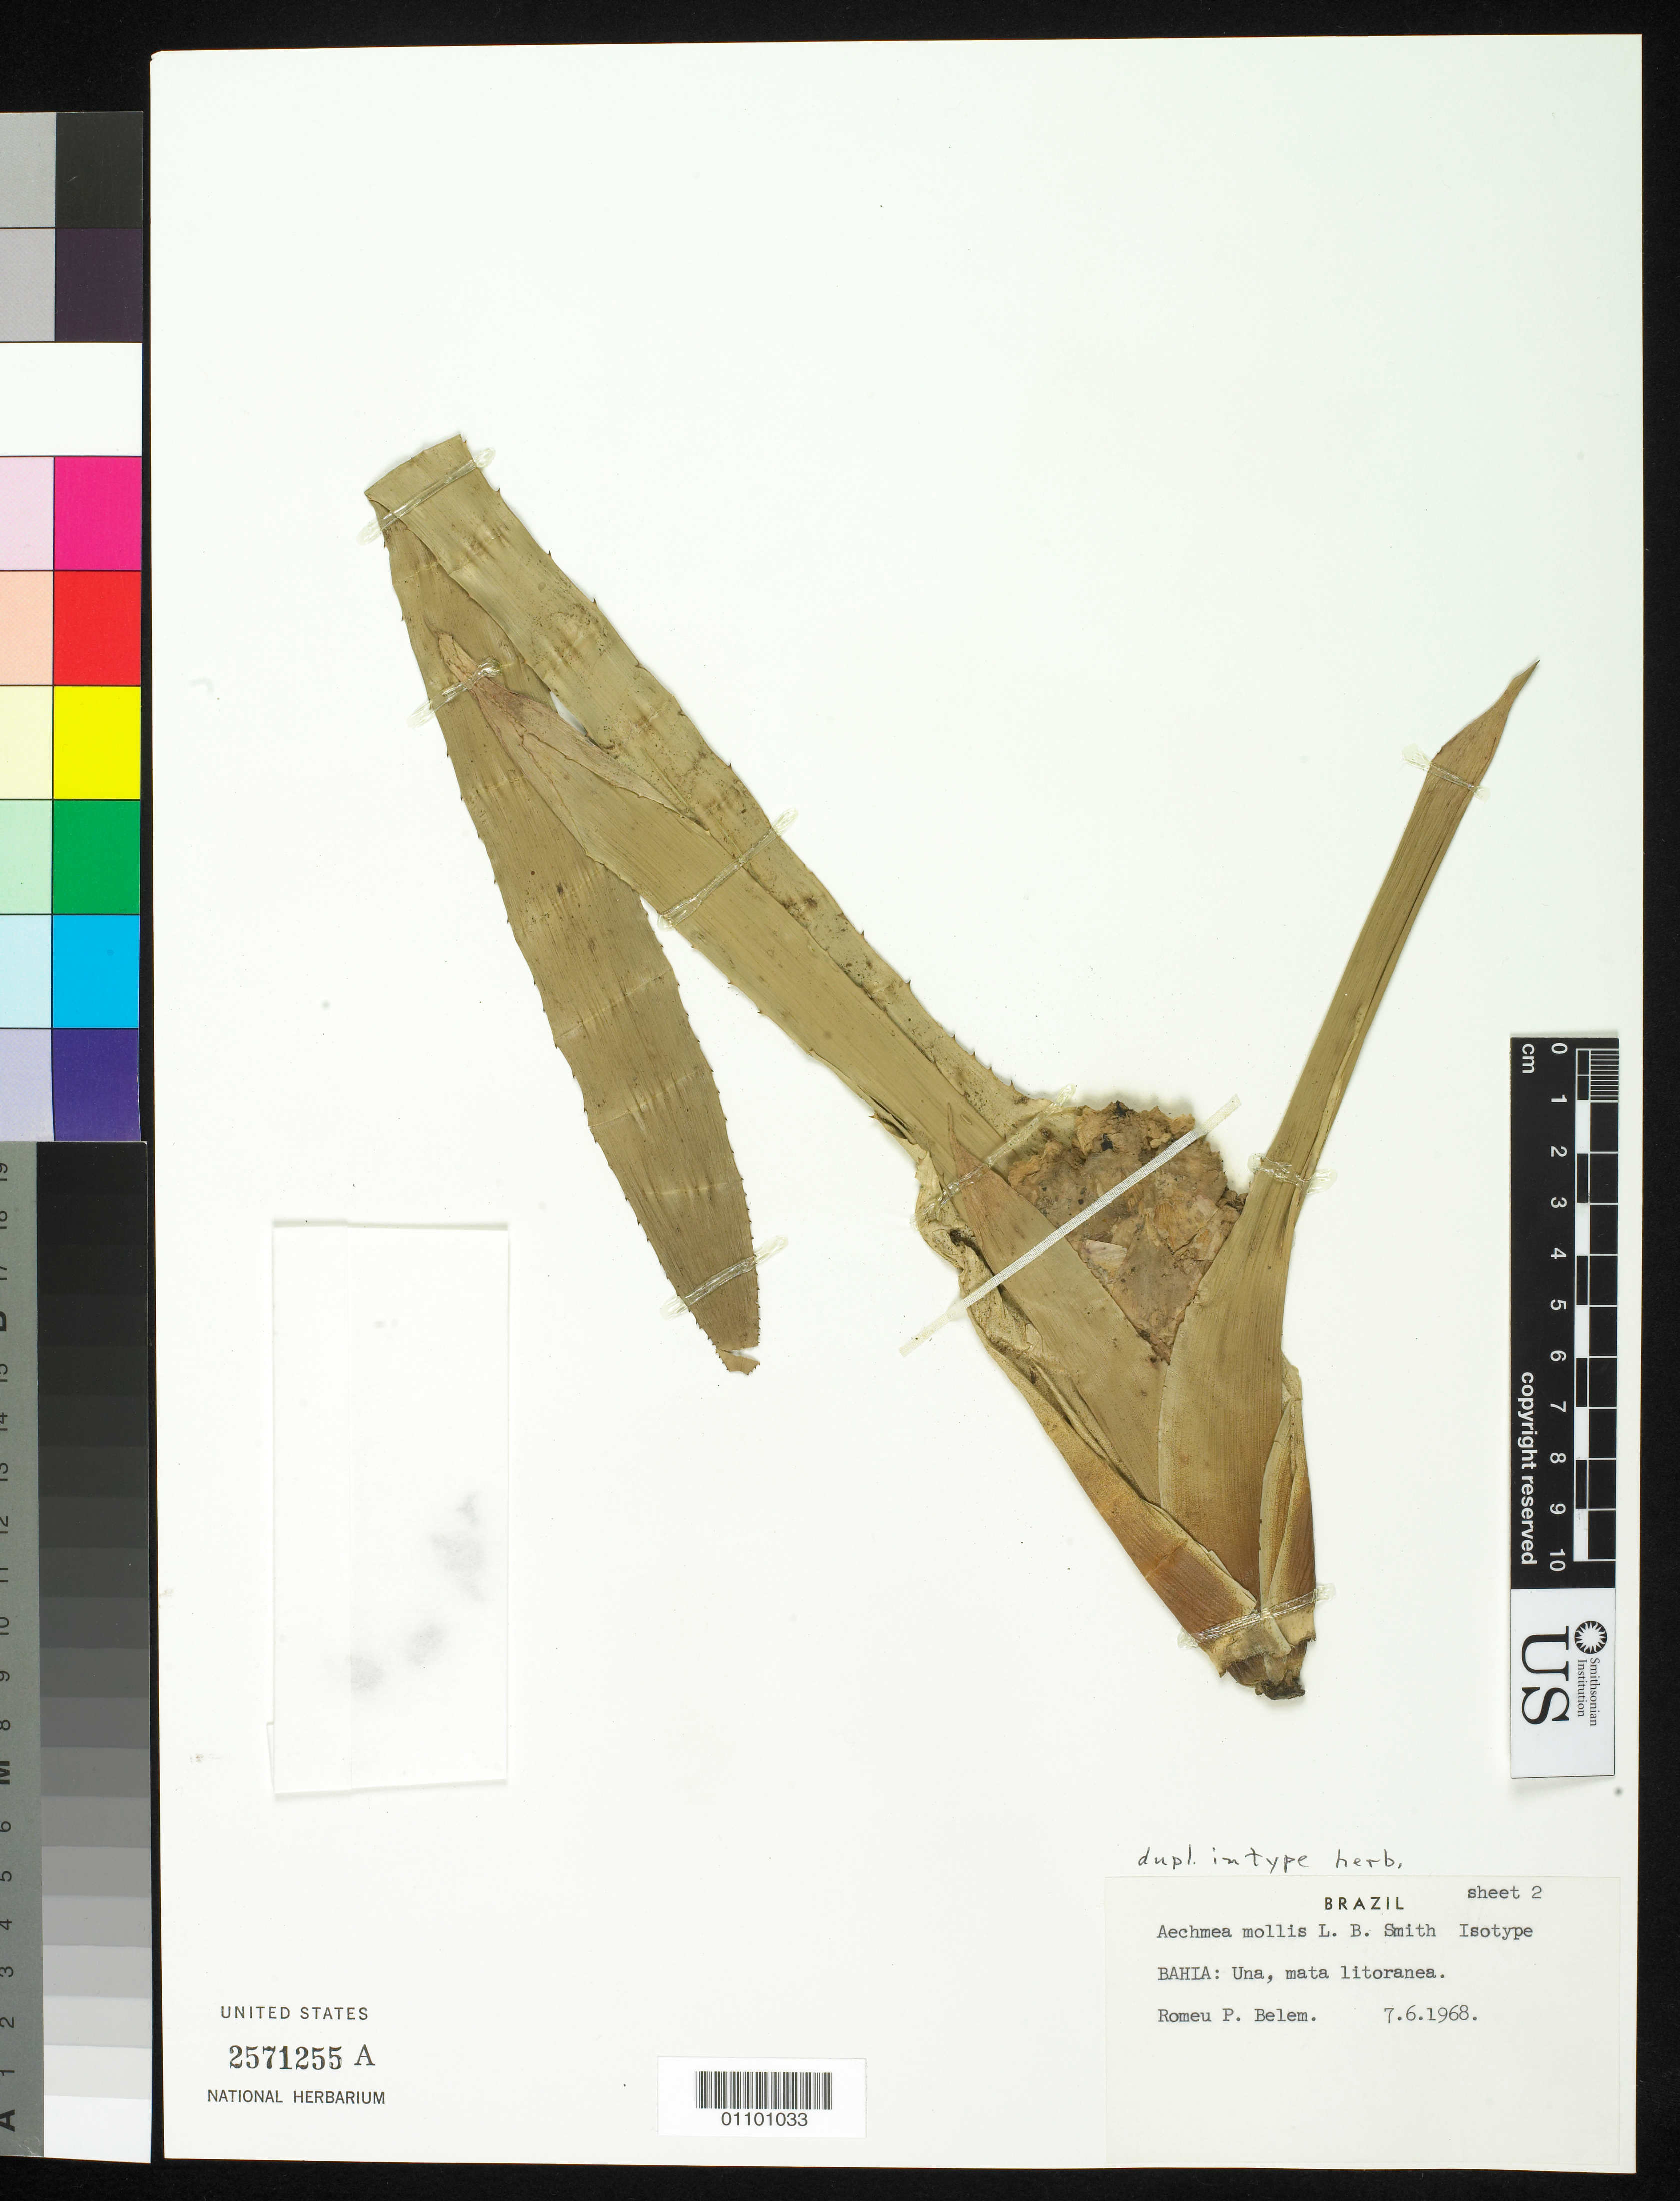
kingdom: Plantae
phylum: Tracheophyta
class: Liliopsida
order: Poales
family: Bromeliaceae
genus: Aechmea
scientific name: Aechmea mollis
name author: L.B. Sm.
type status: Isotype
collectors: R. P. Belém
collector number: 3684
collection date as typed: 07 Jun 1968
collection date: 1968-06-07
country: Brazil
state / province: Bahia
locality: Una, Margem do Rio Una.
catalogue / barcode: US 2571255